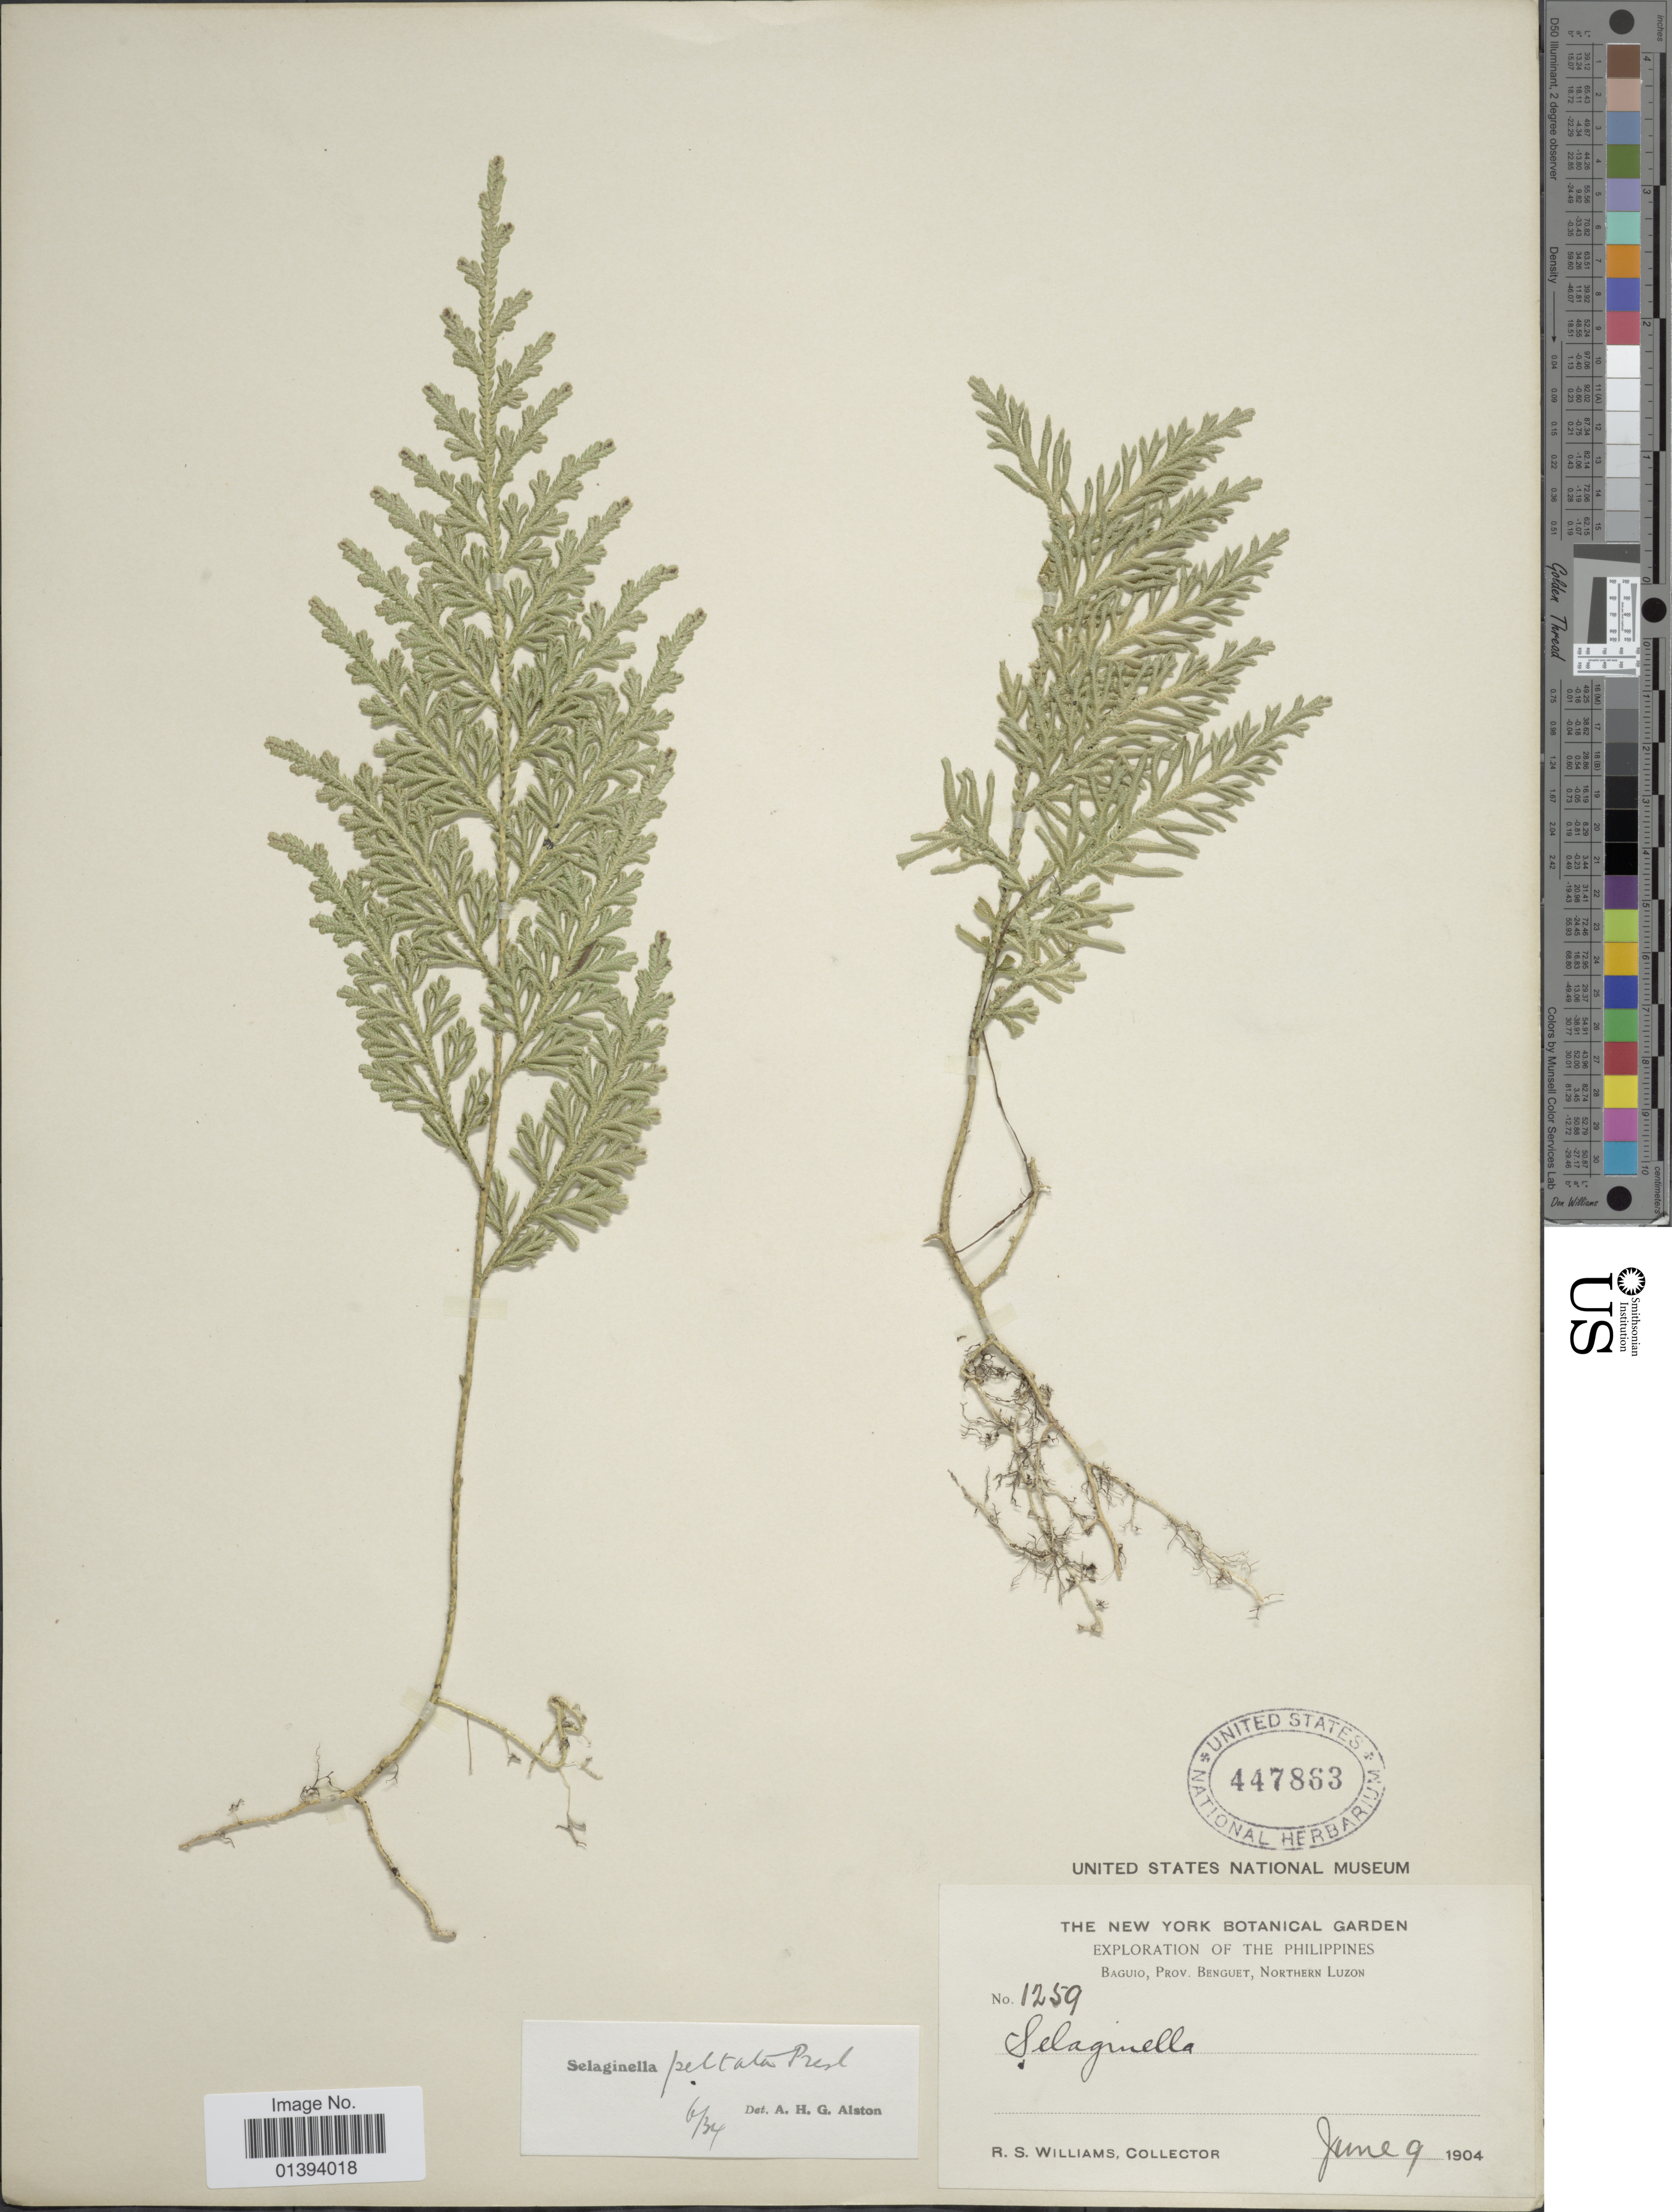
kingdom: Plantae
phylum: Tracheophyta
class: Lycopodiopsida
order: Selaginellales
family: Selaginellaceae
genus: Selaginella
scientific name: Selaginella peltata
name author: C. Presl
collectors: R. S. Williams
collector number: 1259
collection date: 1904-06-09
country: Philippines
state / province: Central Luzon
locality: Baguio, Baguio, Prov. Benguet, Northern Luzon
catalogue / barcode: US 447863